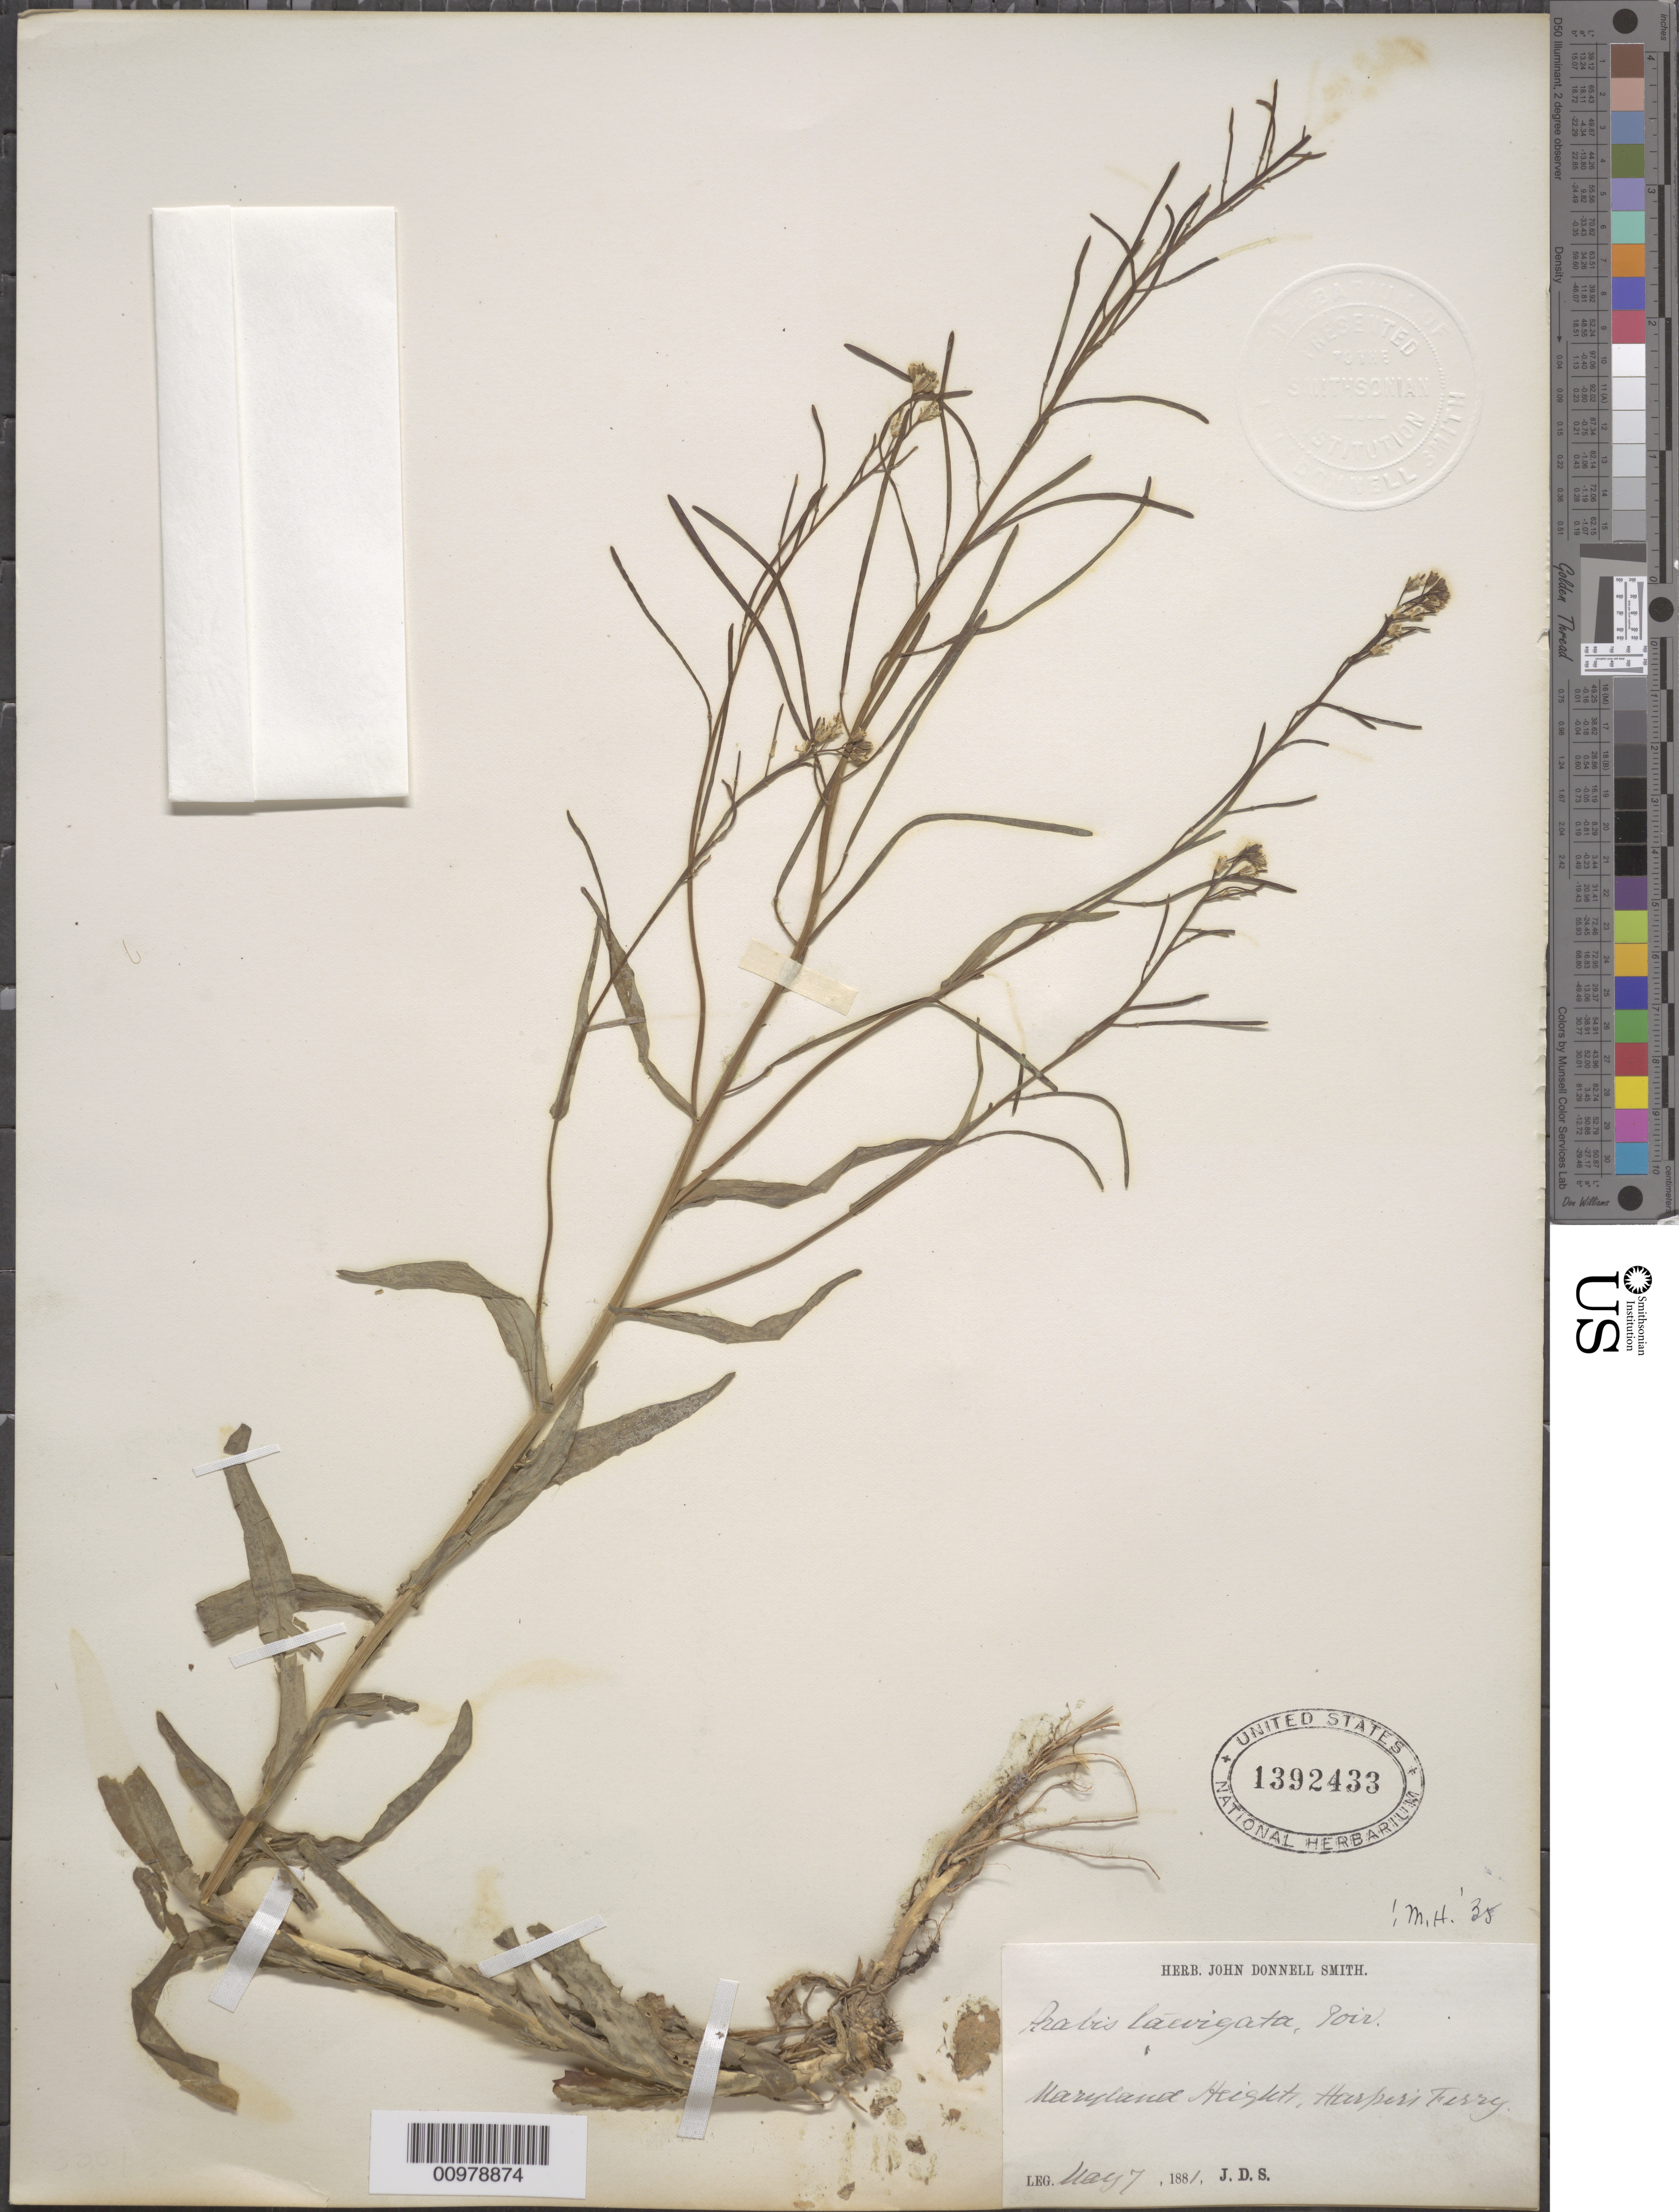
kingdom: Plantae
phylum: Tracheophyta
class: Magnoliopsida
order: Brassicales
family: Brassicaceae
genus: Arabis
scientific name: Arabis laevigata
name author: (Muhl. ex Willd.) Poir.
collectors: J. Donnell Smith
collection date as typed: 07 May 1881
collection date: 1881-05-07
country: United States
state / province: Maryland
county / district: Washington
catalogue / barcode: US 1392433